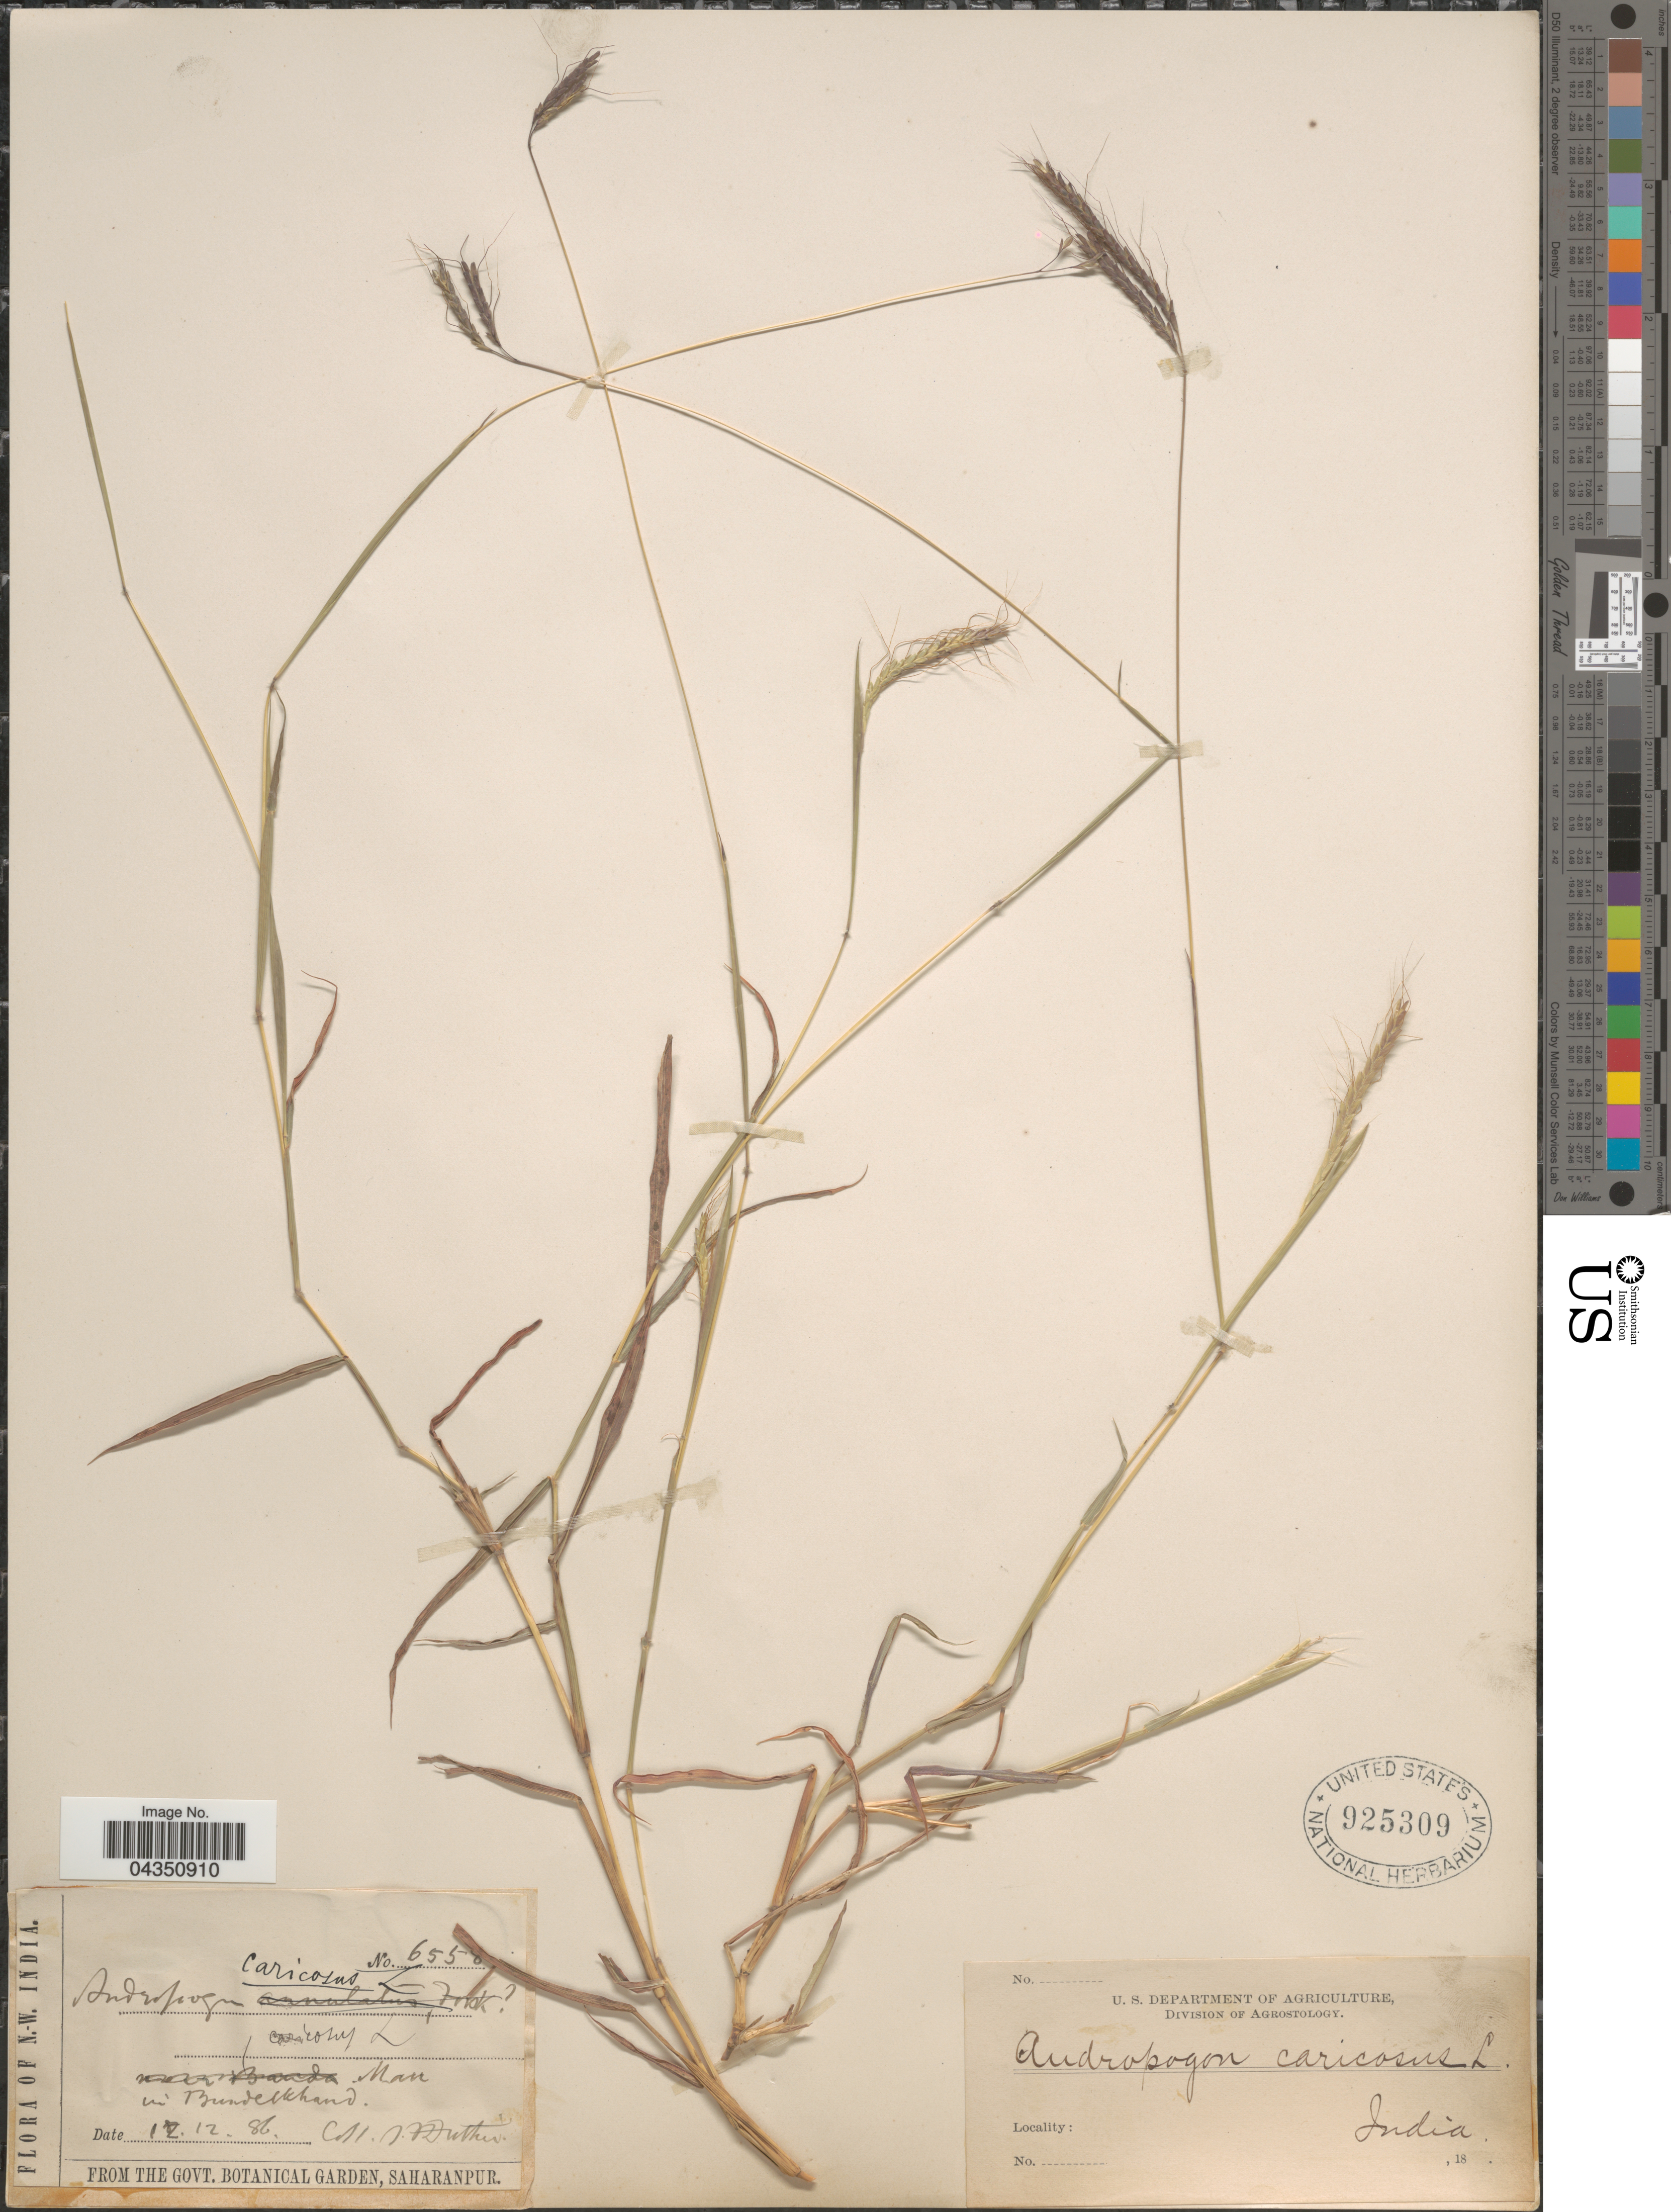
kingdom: Plantae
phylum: Tracheophyta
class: Liliopsida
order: Poales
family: Poaceae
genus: Dichanthium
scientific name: Dichanthium caricosum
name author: (L.) A. Camus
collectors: J. F. Duthie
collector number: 6558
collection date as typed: Transcribed d/m/y: 12/12/86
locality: N.-W. India. In Bundelkhand.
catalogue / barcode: US 925309